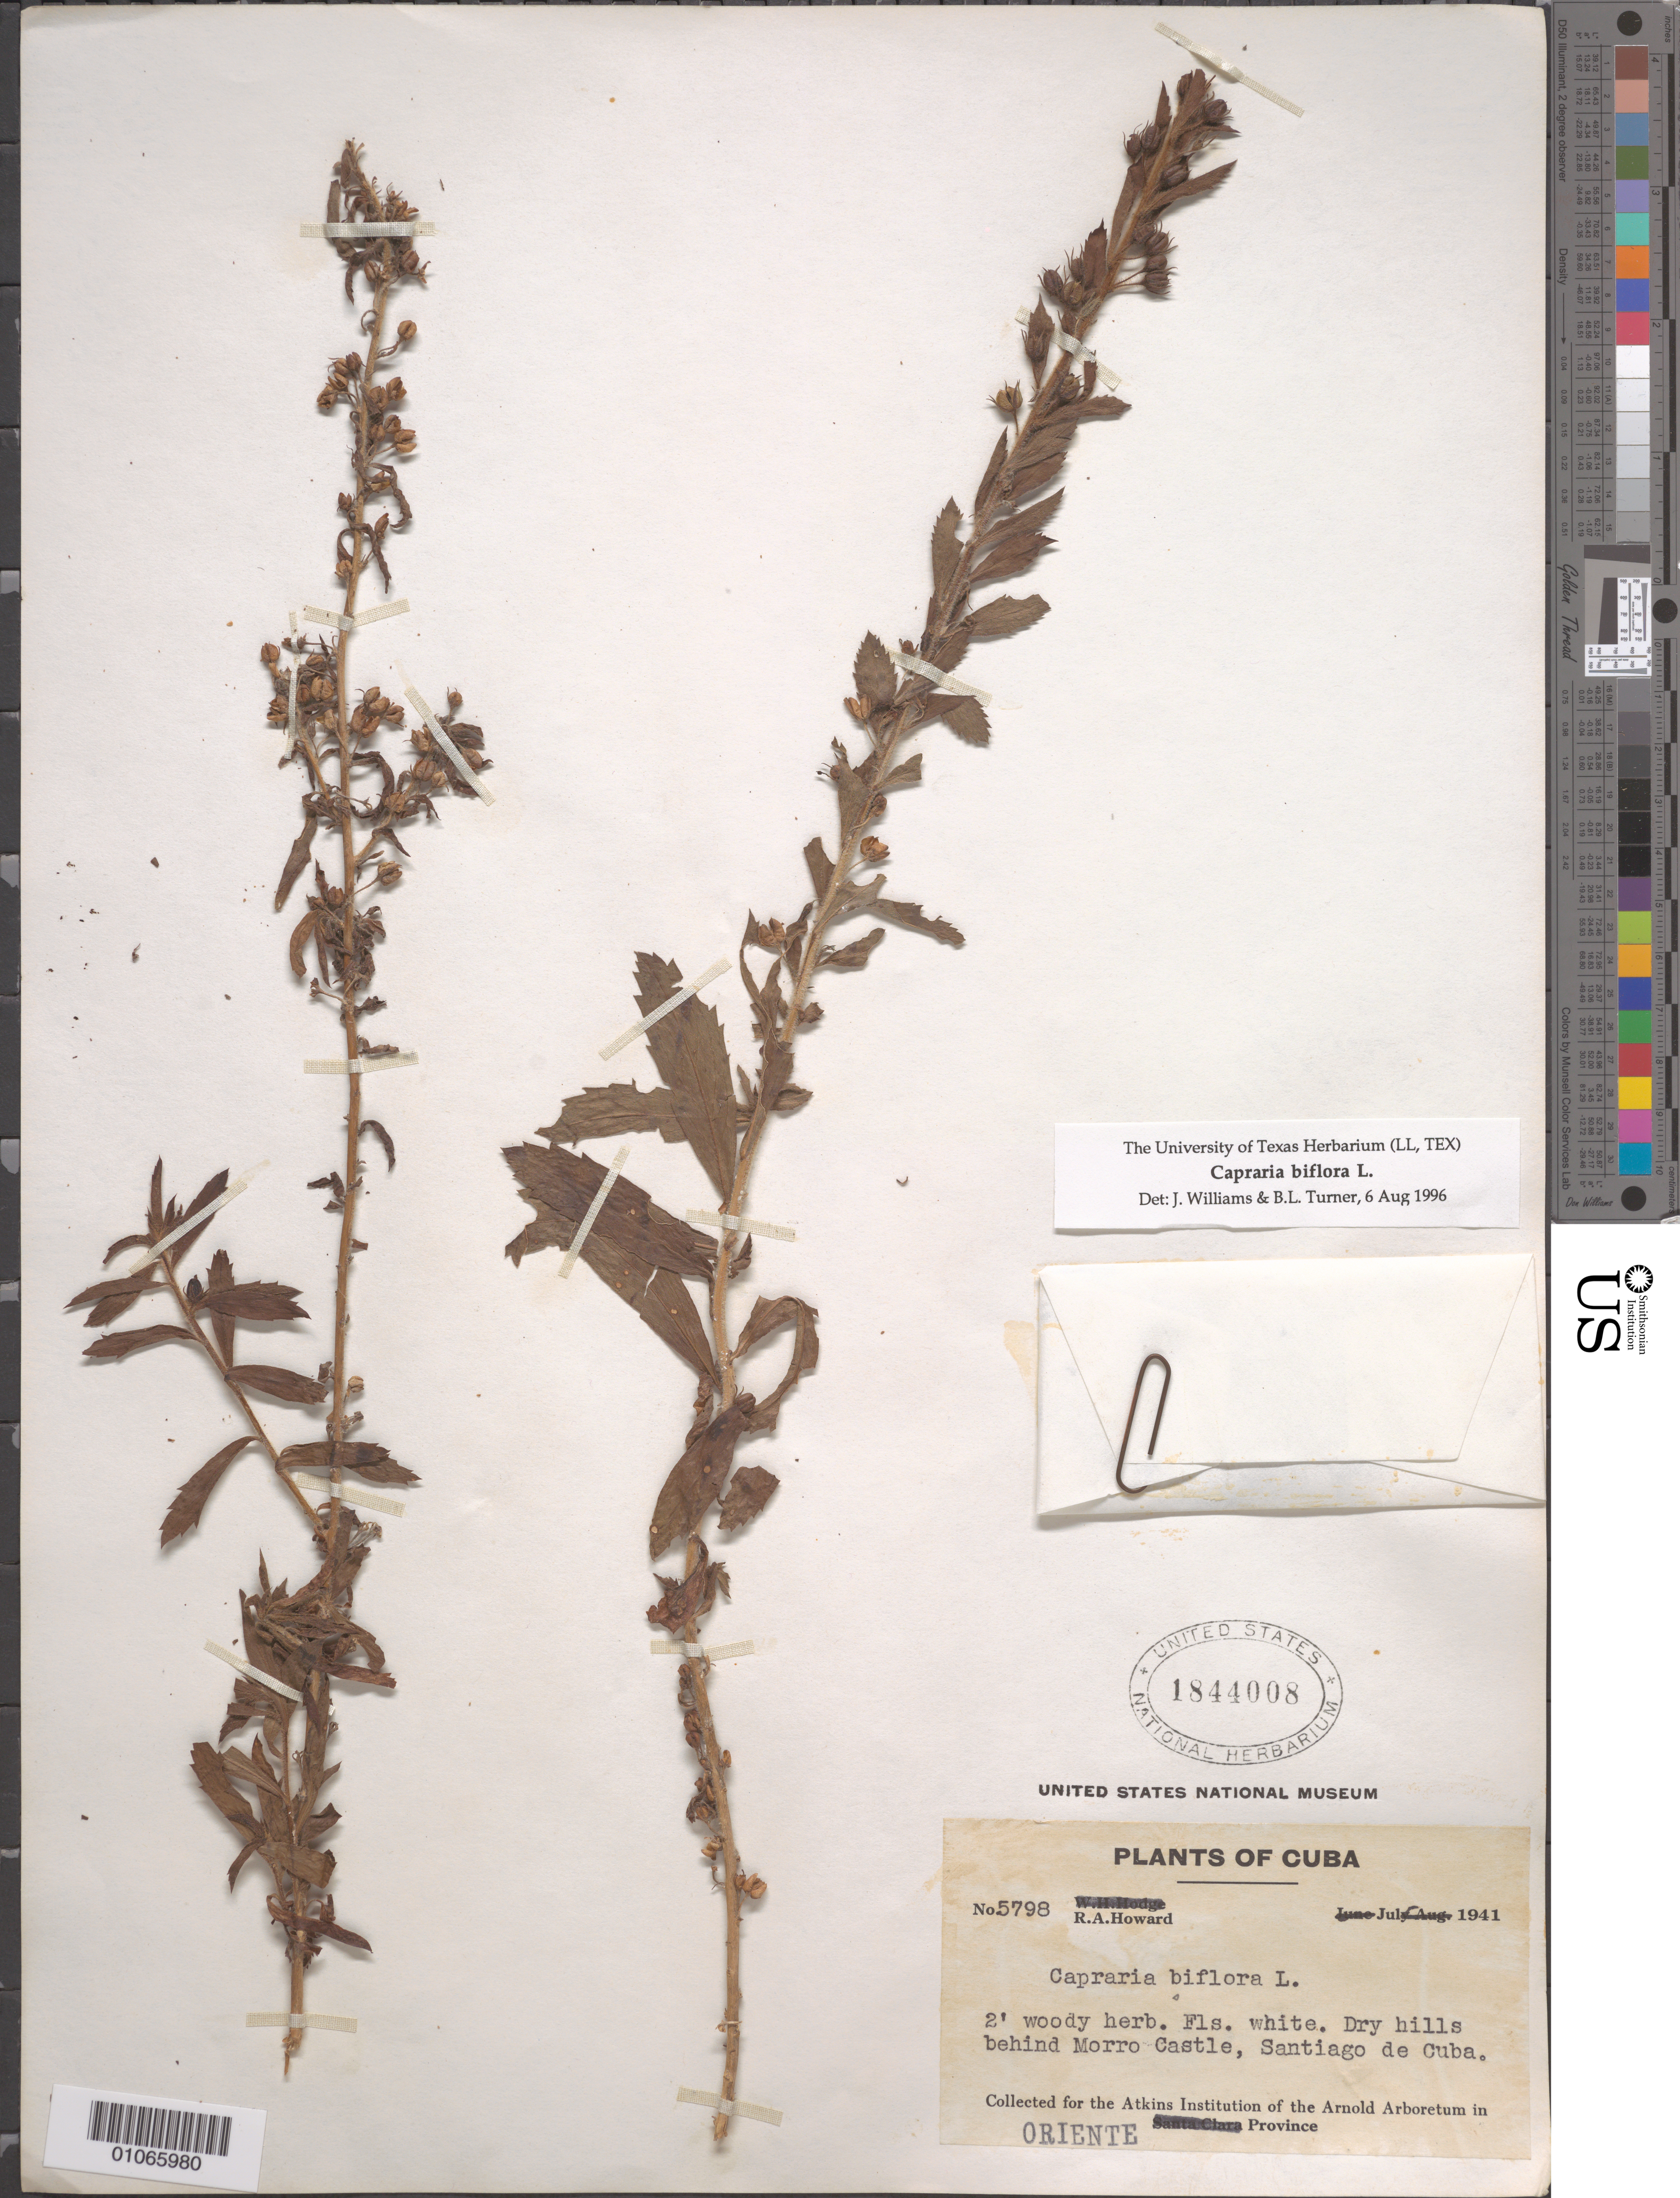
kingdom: Plantae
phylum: Tracheophyta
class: Magnoliopsida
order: Lamiales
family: Scrophulariaceae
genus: Capraria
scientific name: Capraria biflora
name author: L.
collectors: R. A. Howard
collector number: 5798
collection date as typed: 01 Jul 1941 to 31 Jul 1941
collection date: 1941-07-01/1941-07-31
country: Cuba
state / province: Santiago de Cuba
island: Cuba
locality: Dry hills behind Morro Castle, Santiago de Cuba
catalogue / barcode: US 1844008